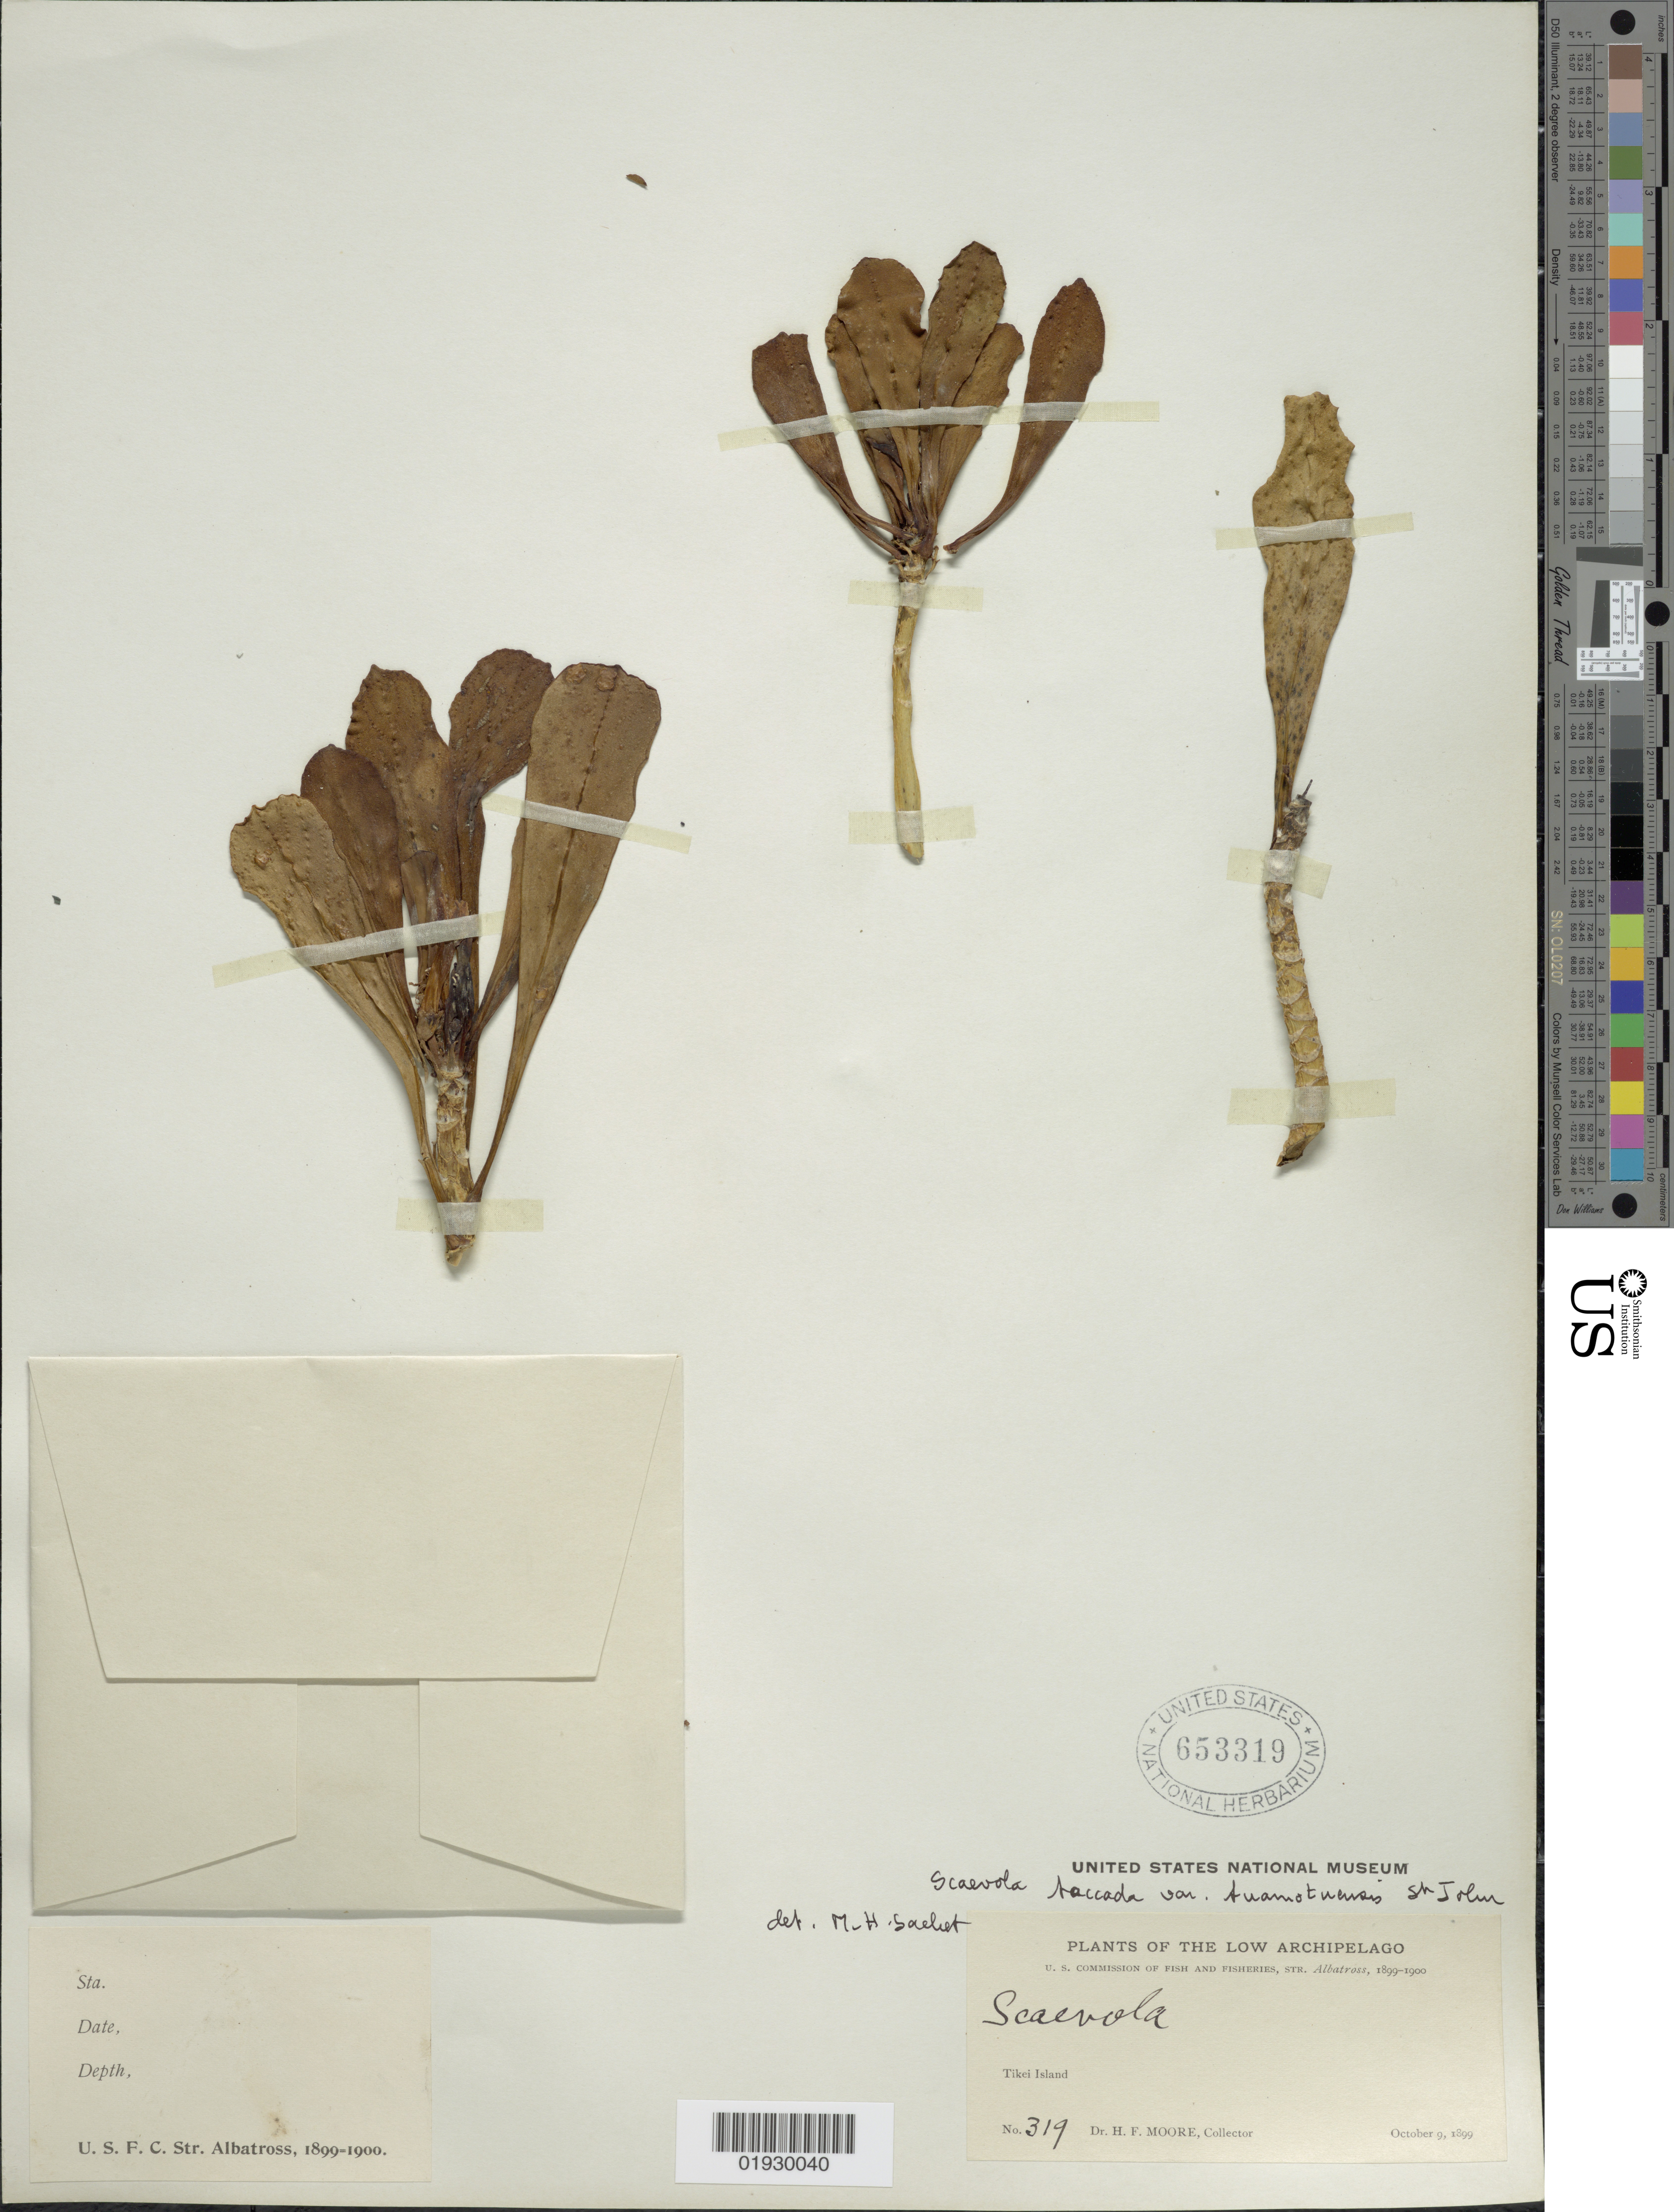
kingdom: Plantae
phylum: Tracheophyta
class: Magnoliopsida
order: Asterales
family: Goodeniaceae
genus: Scaevola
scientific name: Scaevola taccada var. tuamotensis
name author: H. St. John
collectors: H. F. Moore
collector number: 319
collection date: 1899-10-09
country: French Polynesia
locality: The Low Archipelago, Tikei Island.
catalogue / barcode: US 653319